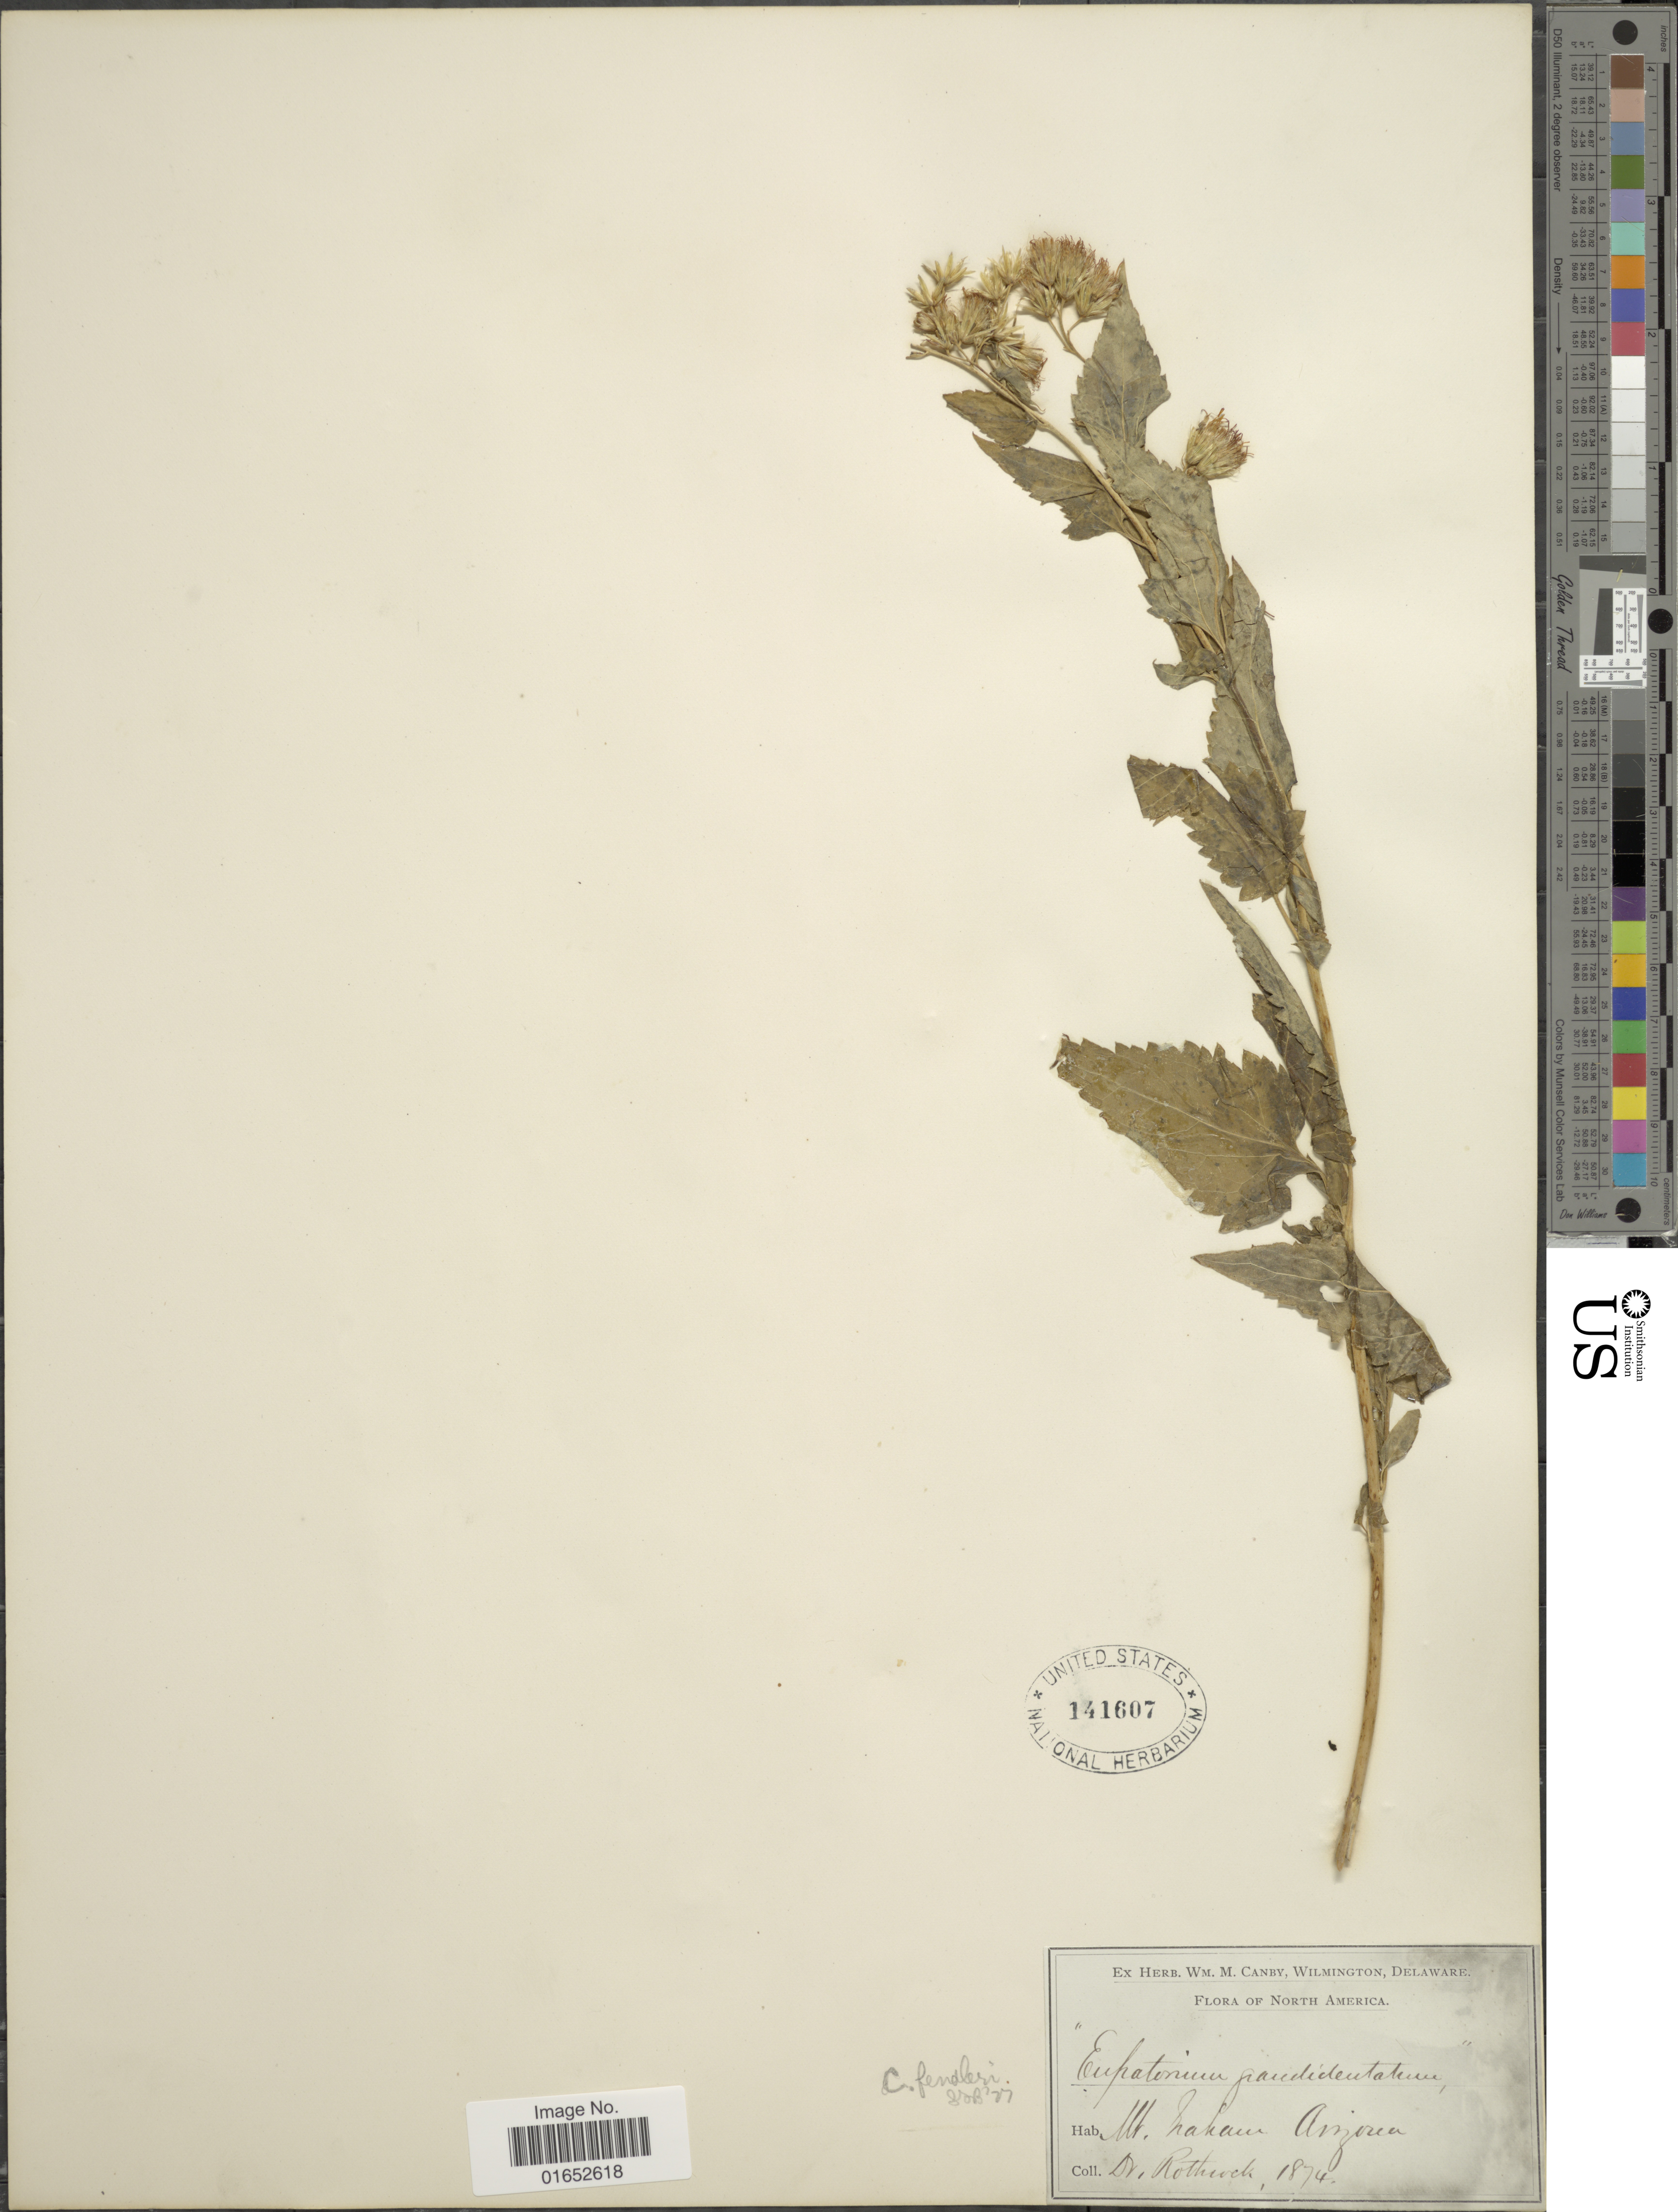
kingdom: Plantae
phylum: Tracheophyta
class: Magnoliopsida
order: Asterales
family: Asteraceae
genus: Brickelliastrum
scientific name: Brickelliastrum fendleri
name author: (A. Gray) R.M. King & H. Rob.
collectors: -. Rothrock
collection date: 1874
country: United States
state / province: Arizona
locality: Mt. Graham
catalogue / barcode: US 141607